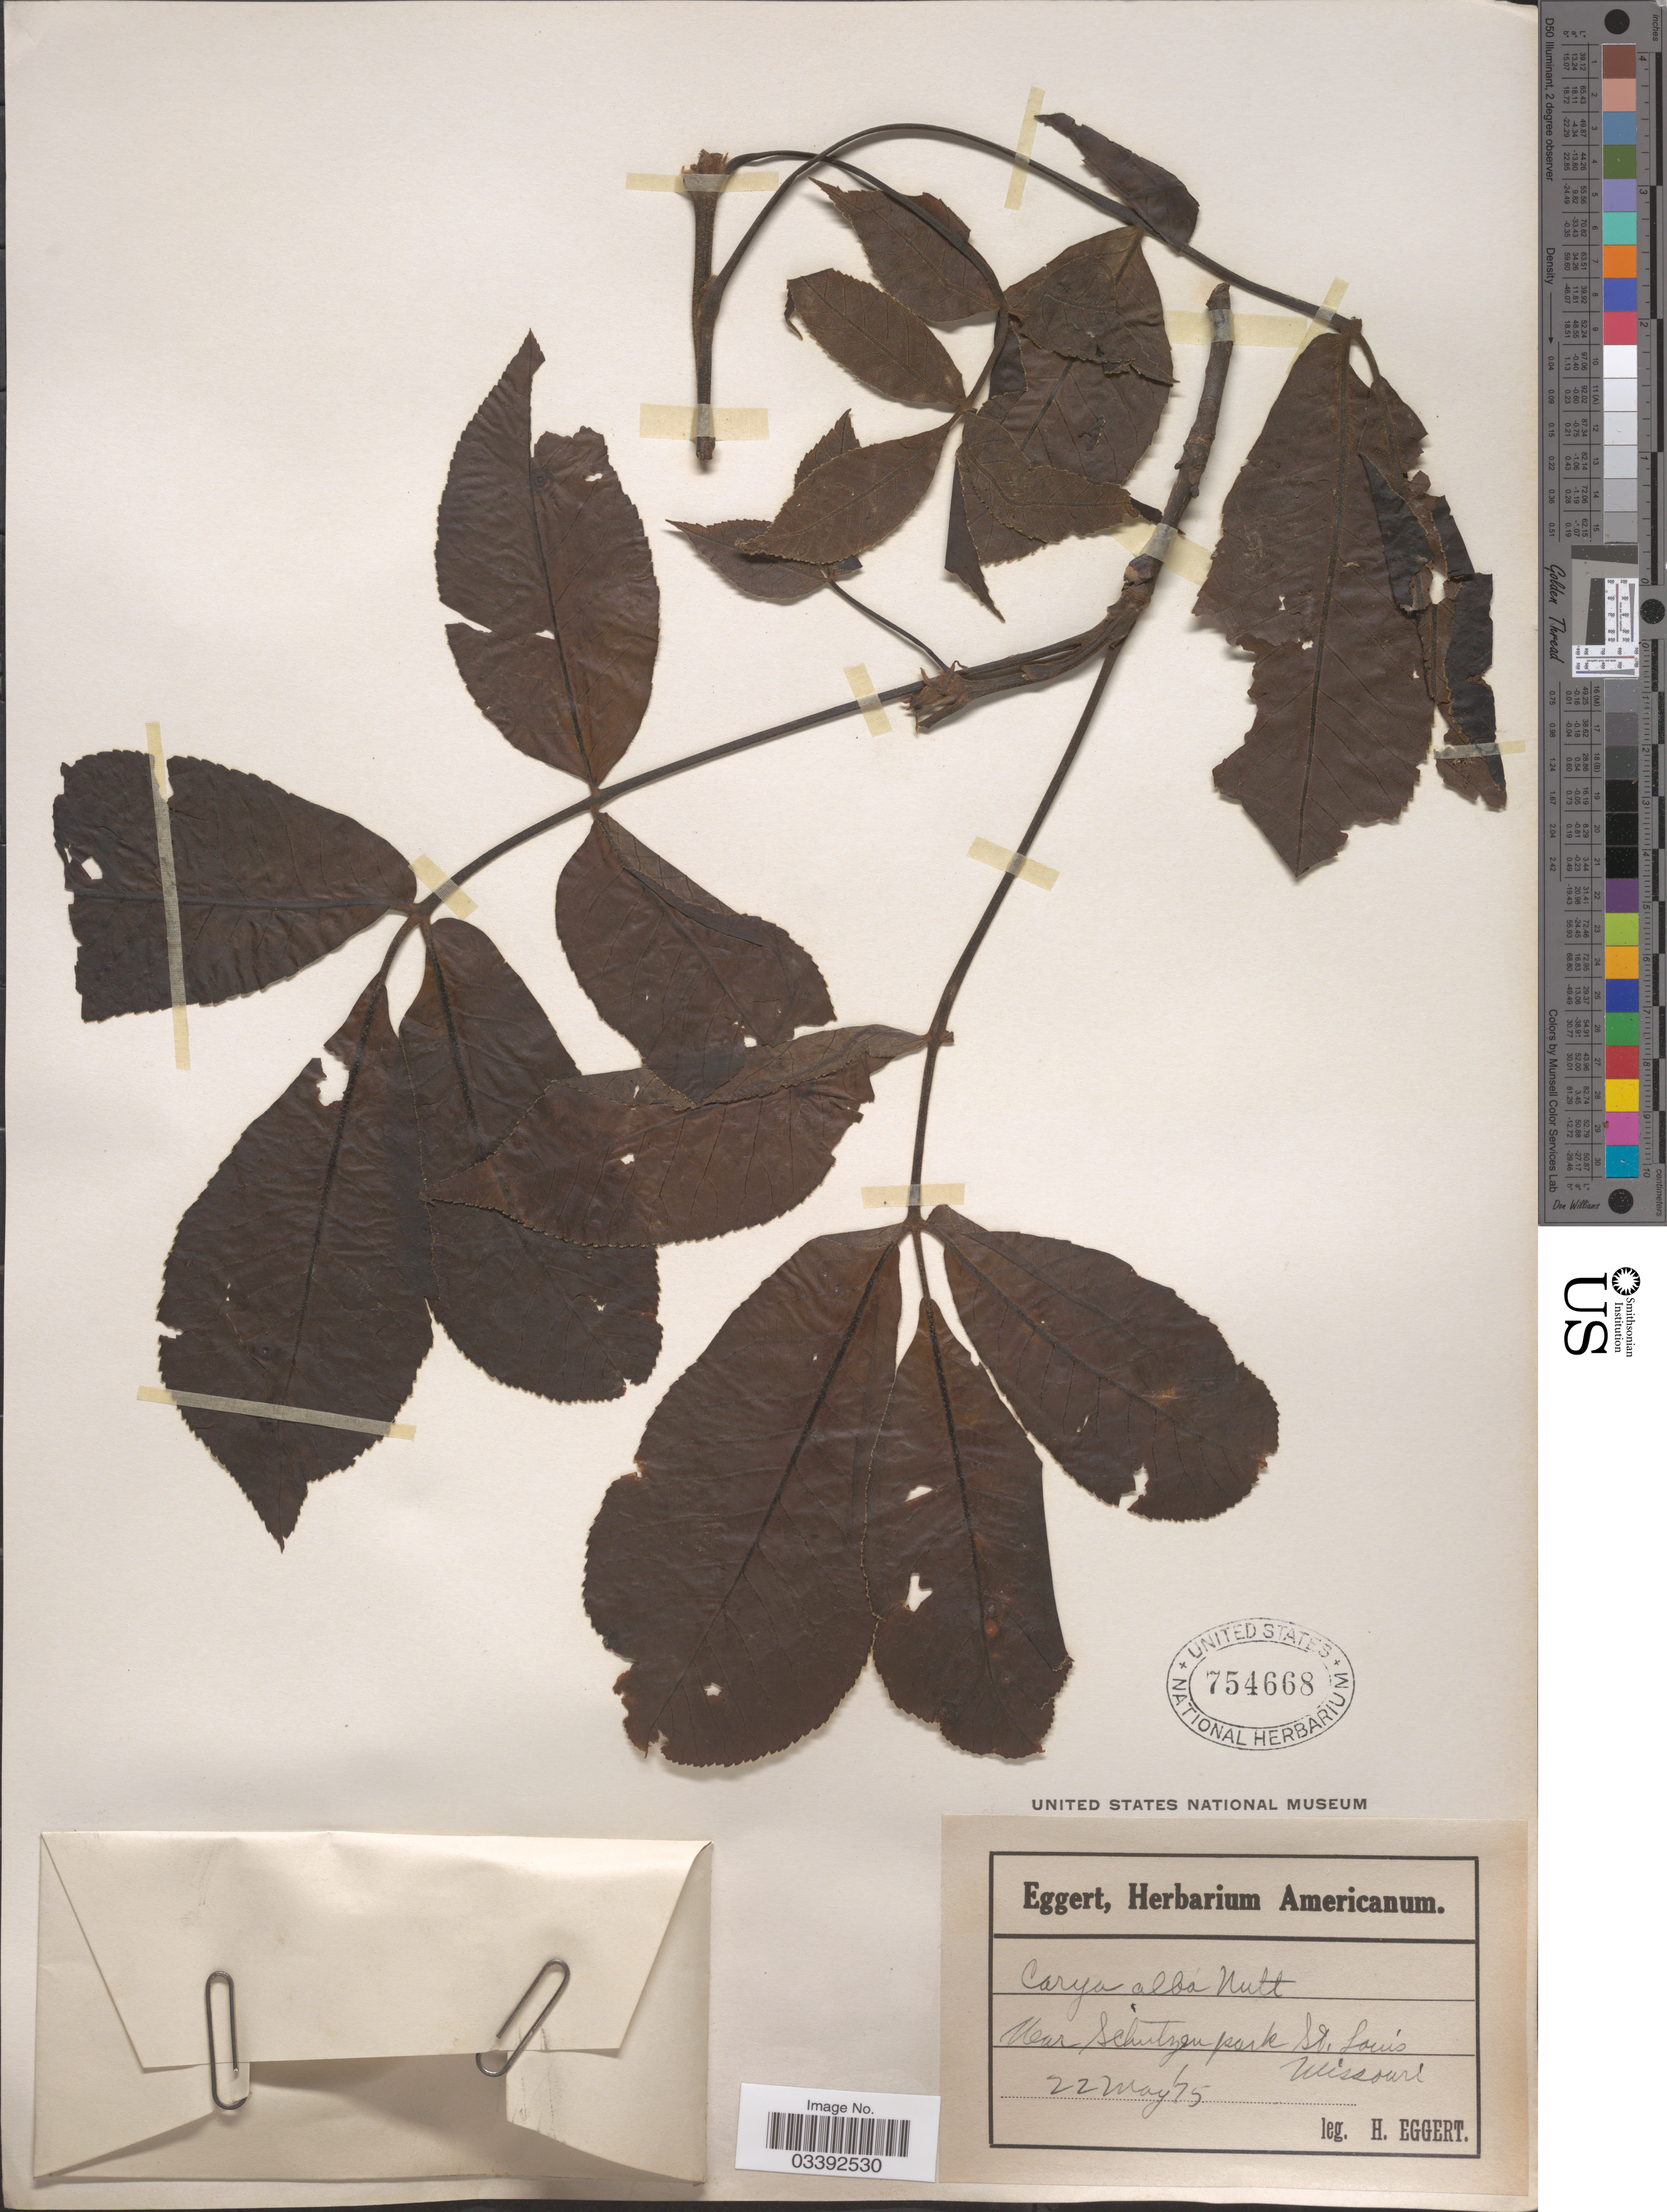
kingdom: Plantae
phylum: Tracheophyta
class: Magnoliopsida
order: Fagales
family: Juglandaceae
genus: Carya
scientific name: Carya tomentosa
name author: (Lam.) Nutt.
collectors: H. Eggert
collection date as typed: Transcribed d/m/y: 22/5/75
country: United States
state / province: Missouri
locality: Near Schuetzen park St. Louis.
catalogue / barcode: US 754668